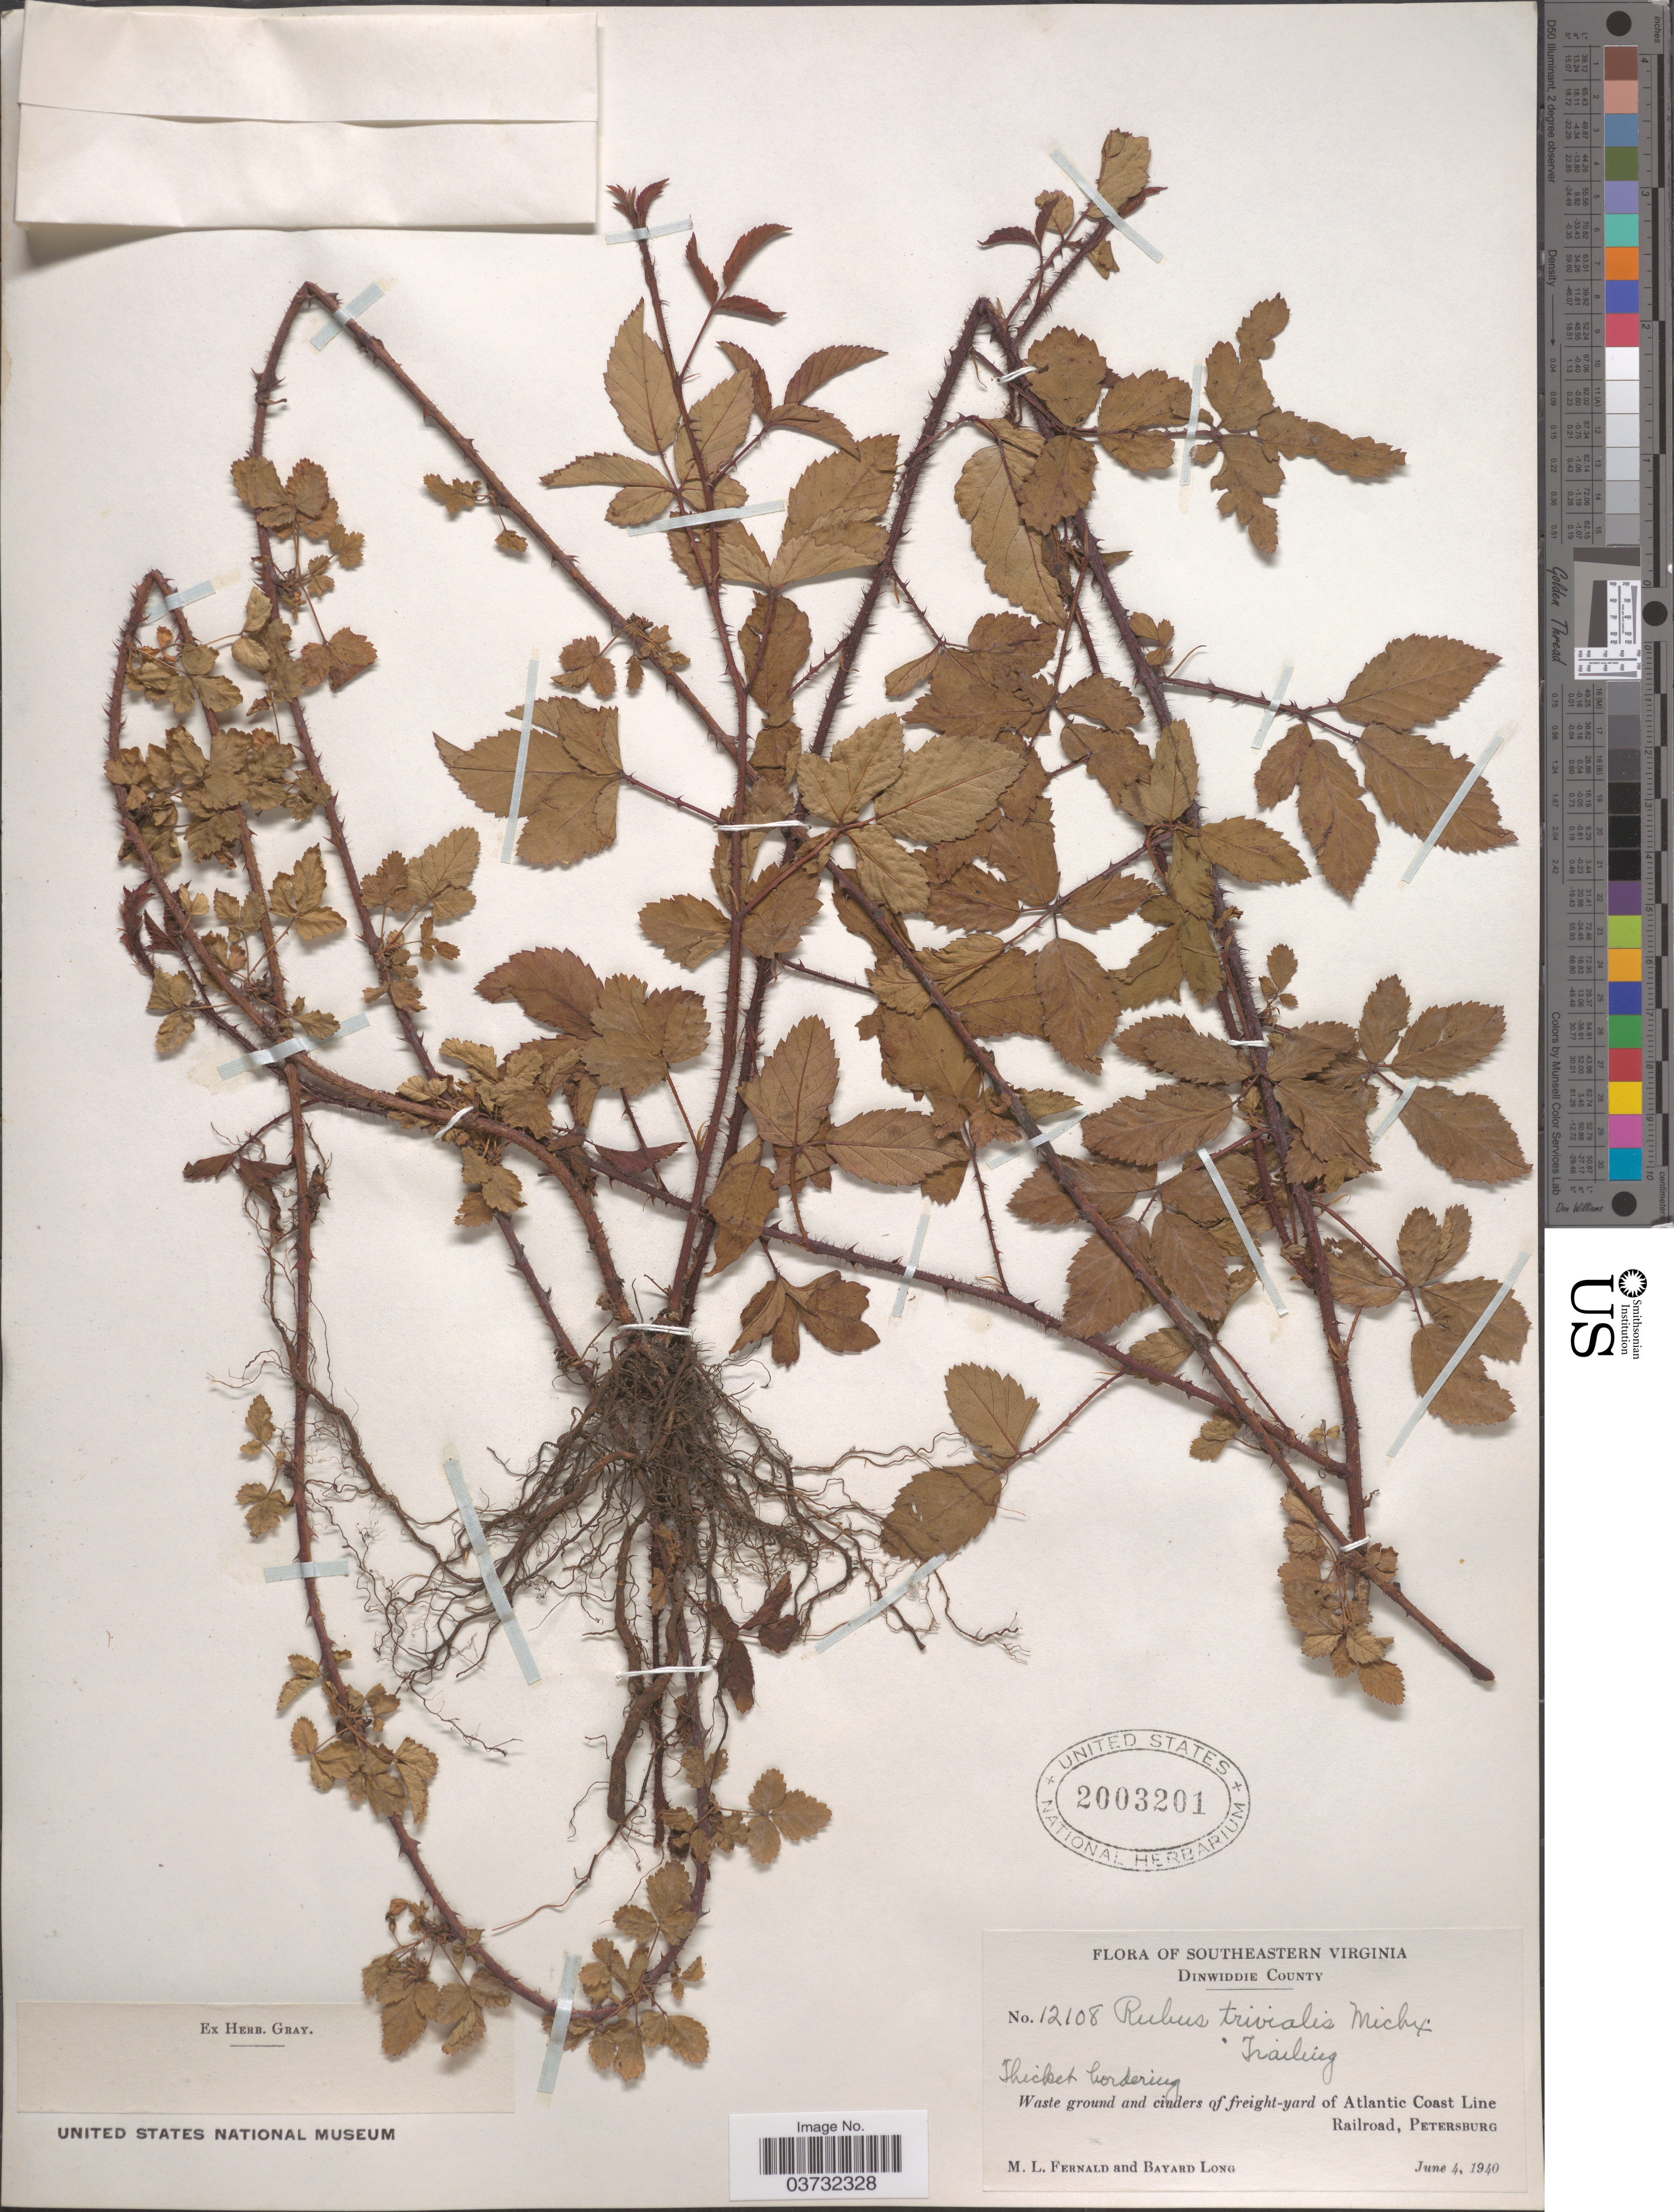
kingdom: Plantae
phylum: Tracheophyta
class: Magnoliopsida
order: Rosales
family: Rosaceae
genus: Rubus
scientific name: Rubus trivialis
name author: Michx.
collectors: M. L. Fernald & B. Long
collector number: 12108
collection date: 1940-06-04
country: United States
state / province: Virginia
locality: Southeastern Virginia. Thicket bordering. Waste ground and cinders of freight-yard of Atlantic Coast Line. Railroad, Petersburg.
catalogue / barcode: US 2003201